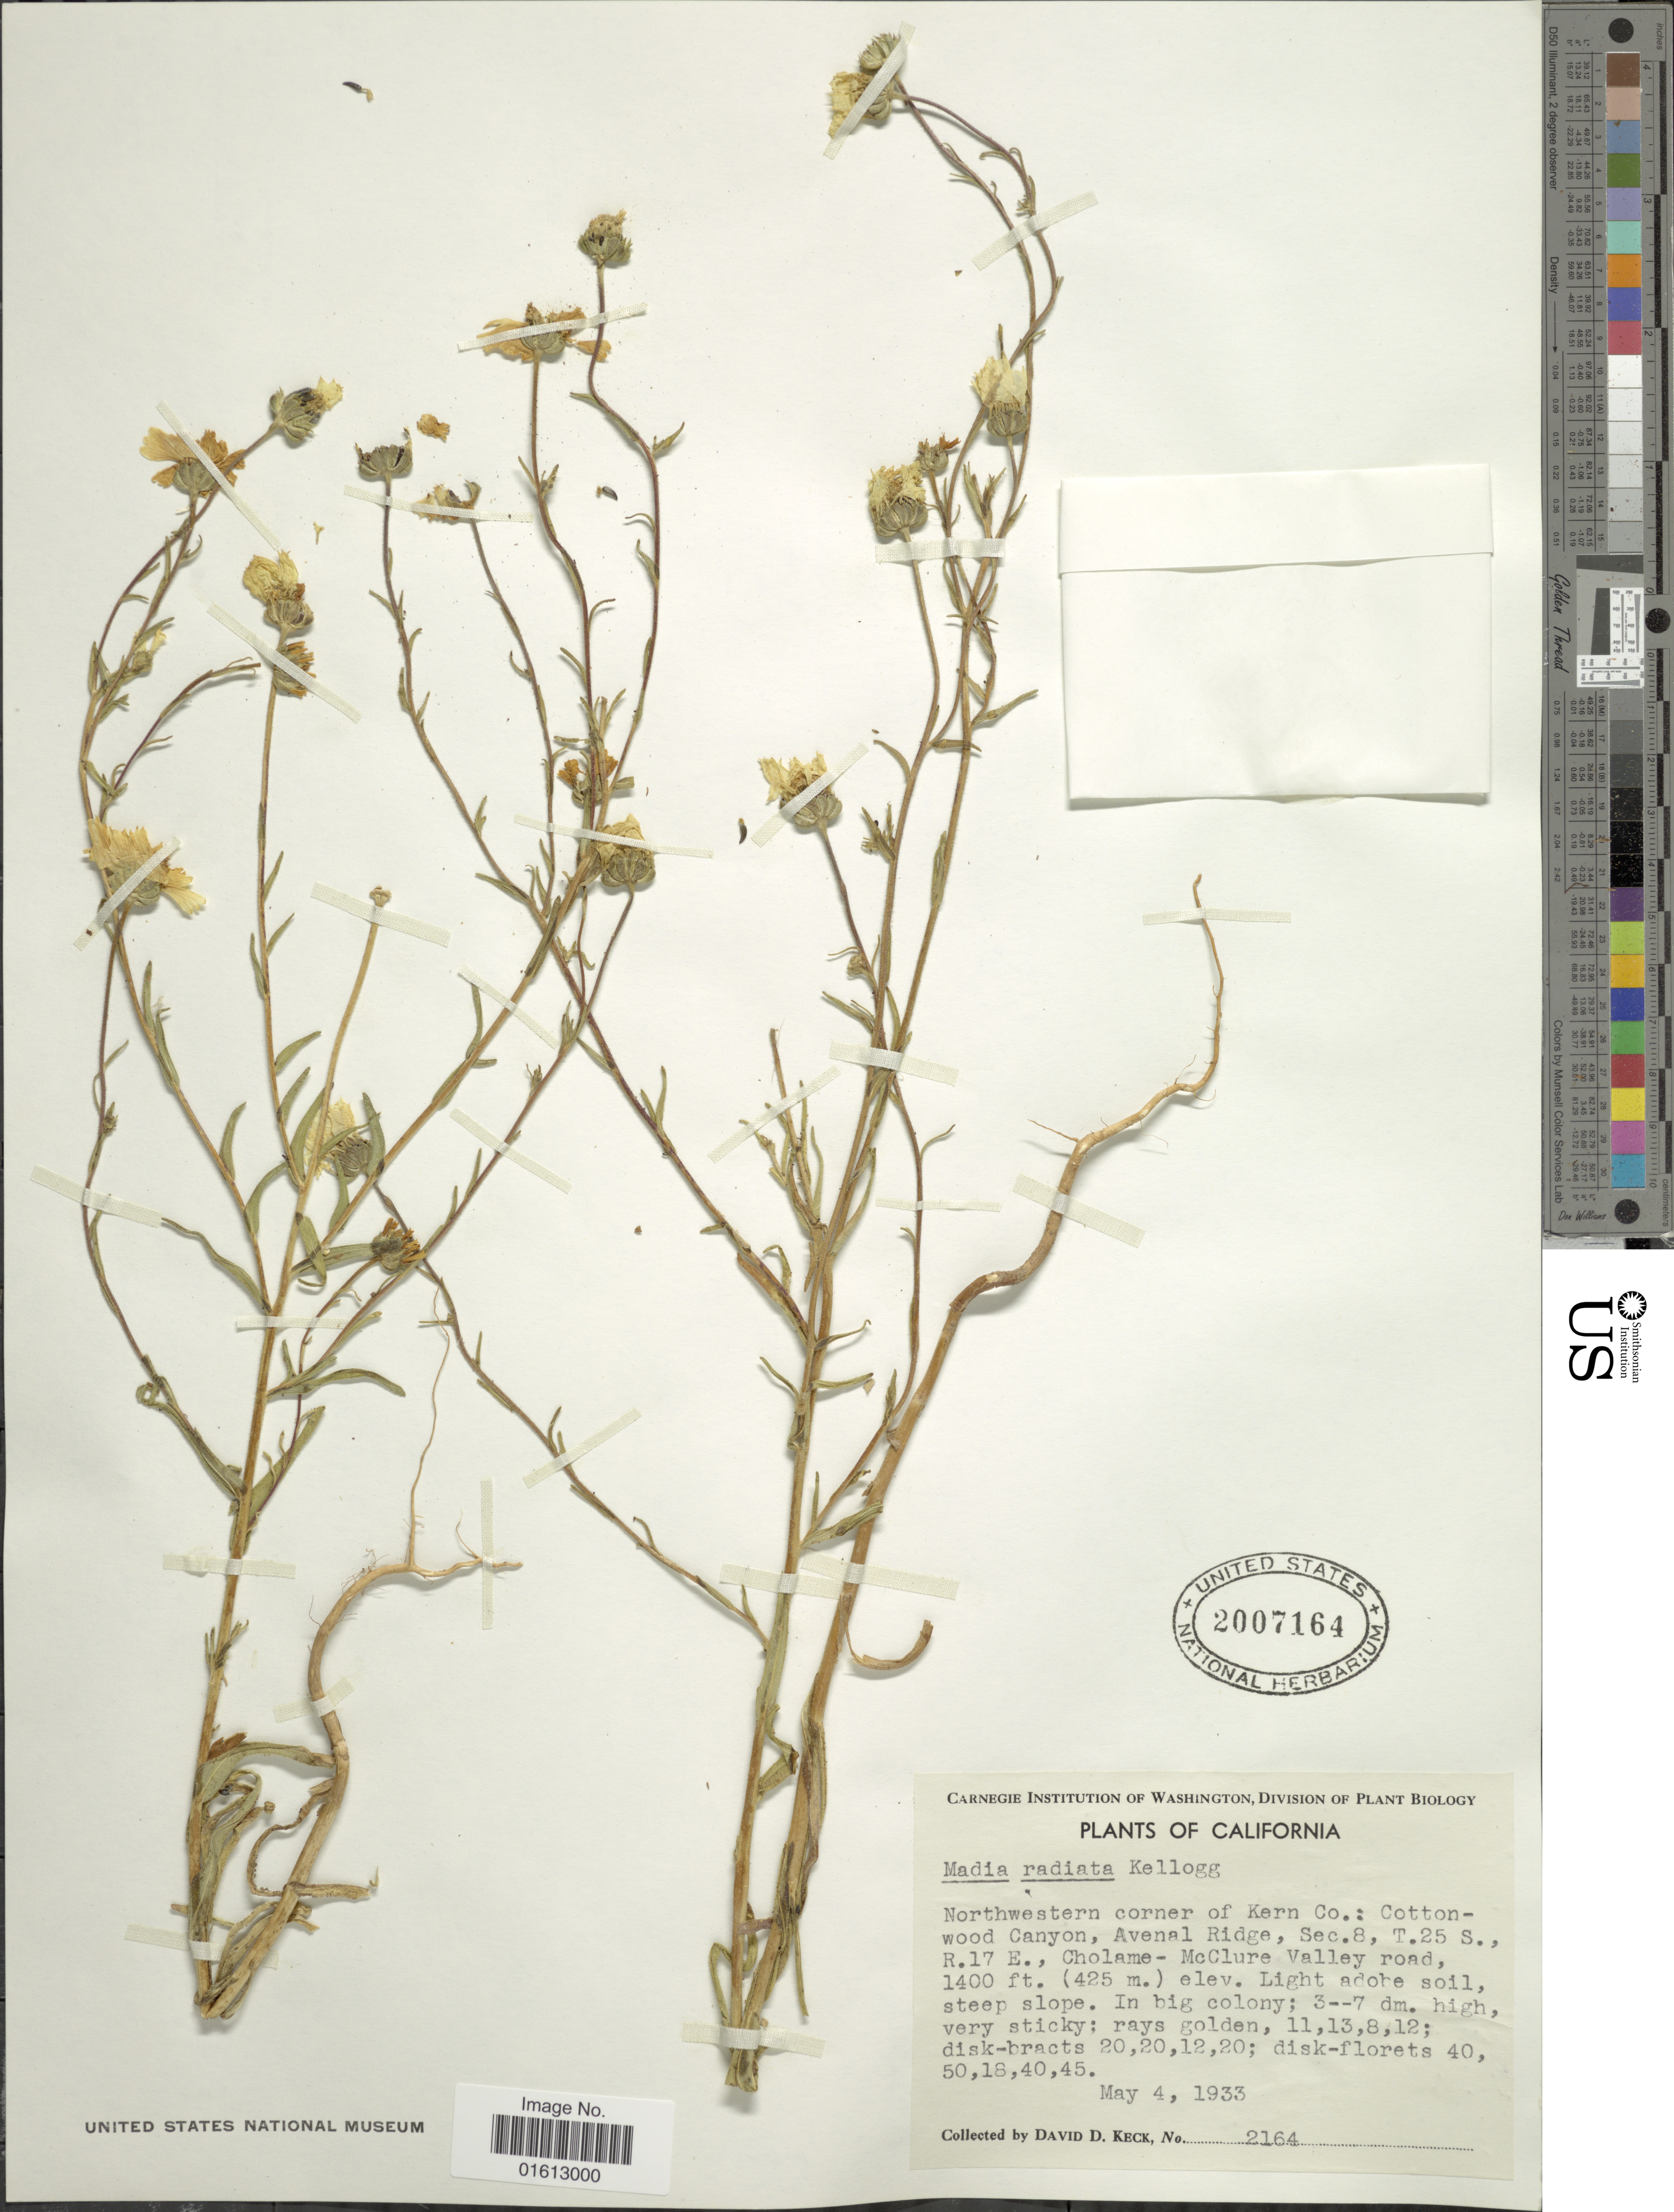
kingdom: Plantae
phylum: Tracheophyta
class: Magnoliopsida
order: Asterales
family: Asteraceae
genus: Madia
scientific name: Madia radiata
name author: Kellogg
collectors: D. D. Keck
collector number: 2164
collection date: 1933-05-04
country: United States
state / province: California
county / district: Kern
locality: California, Northwestern corner of Kern Co.: Cottonwood Canyon, Avenal Ridge, Sec. 8, T.25 S., R.17 E., Cholame- McClure Valley road.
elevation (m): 427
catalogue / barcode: US 2007164